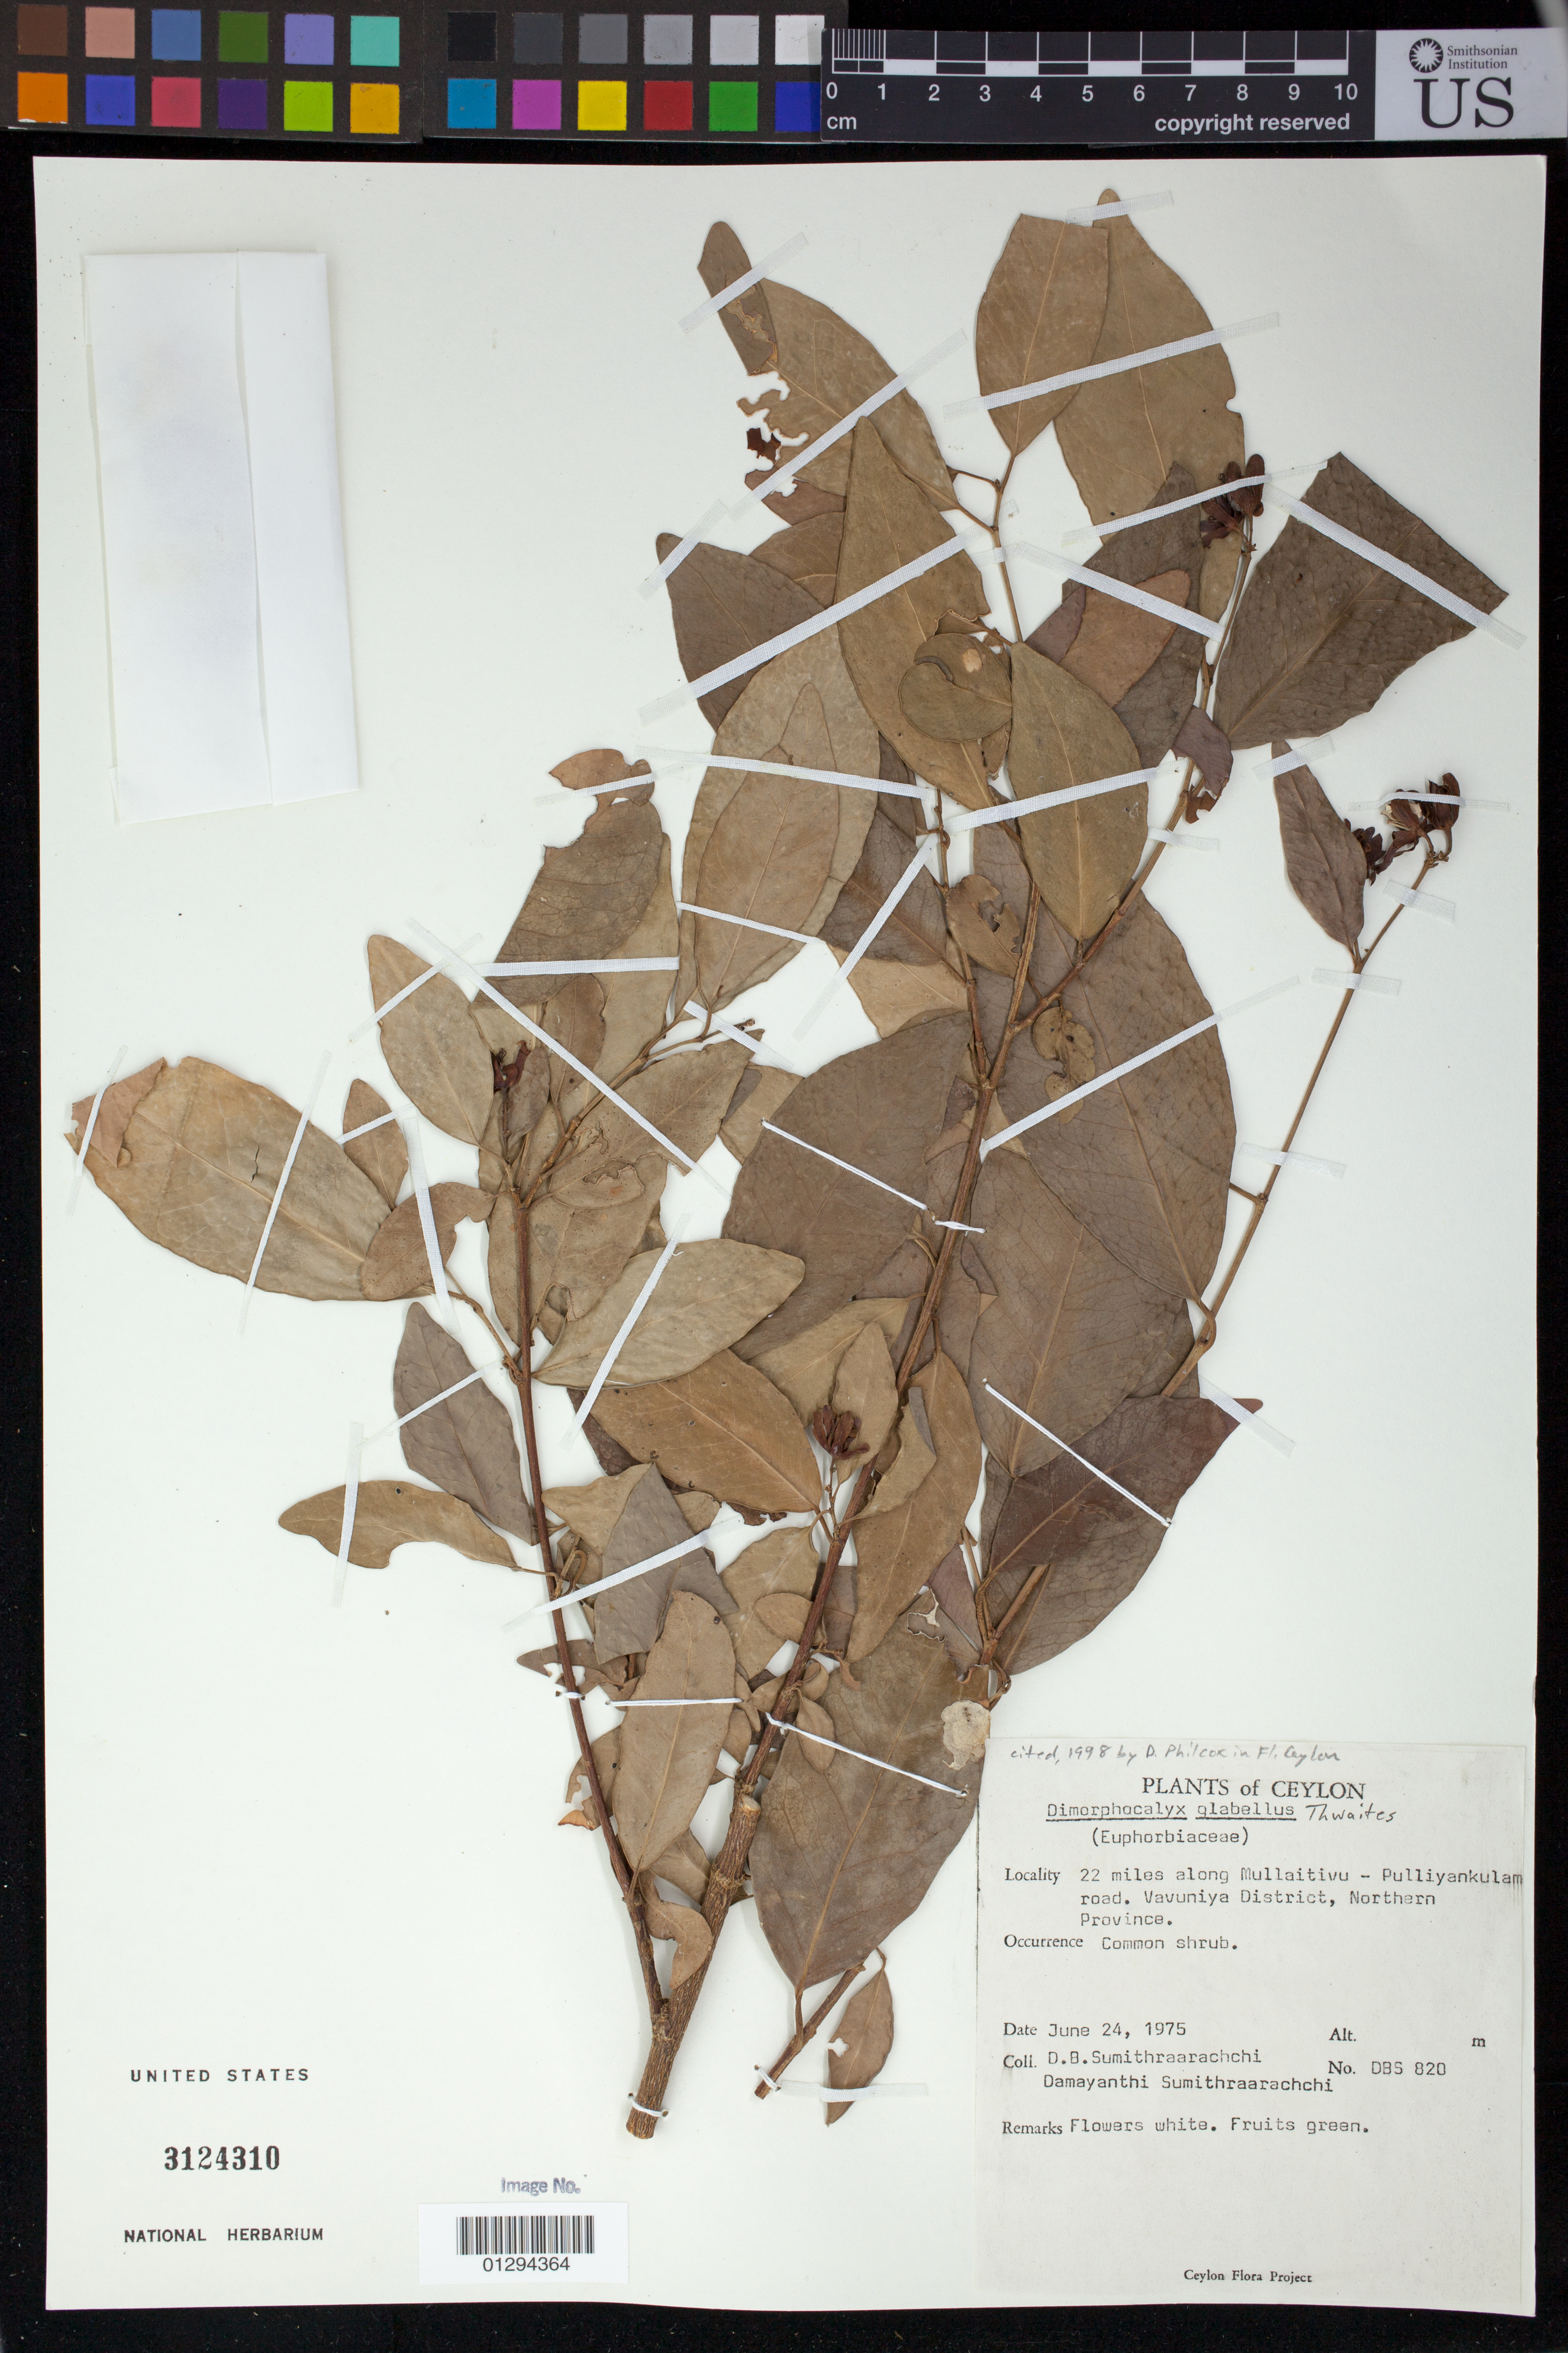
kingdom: Plantae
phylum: Tracheophyta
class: Magnoliopsida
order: Malpighiales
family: Euphorbiaceae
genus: Dimorphocalyx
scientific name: Dimorphocalyx glabellus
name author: Thwaites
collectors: D. B. Sumithraarachchi & D. Sumithraarachchi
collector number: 820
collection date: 1975-06-24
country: Sri Lanka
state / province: Northern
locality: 22 miles along Mullaitivu - Pulliyankulam road. Vavuniya District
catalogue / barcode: US 3124310